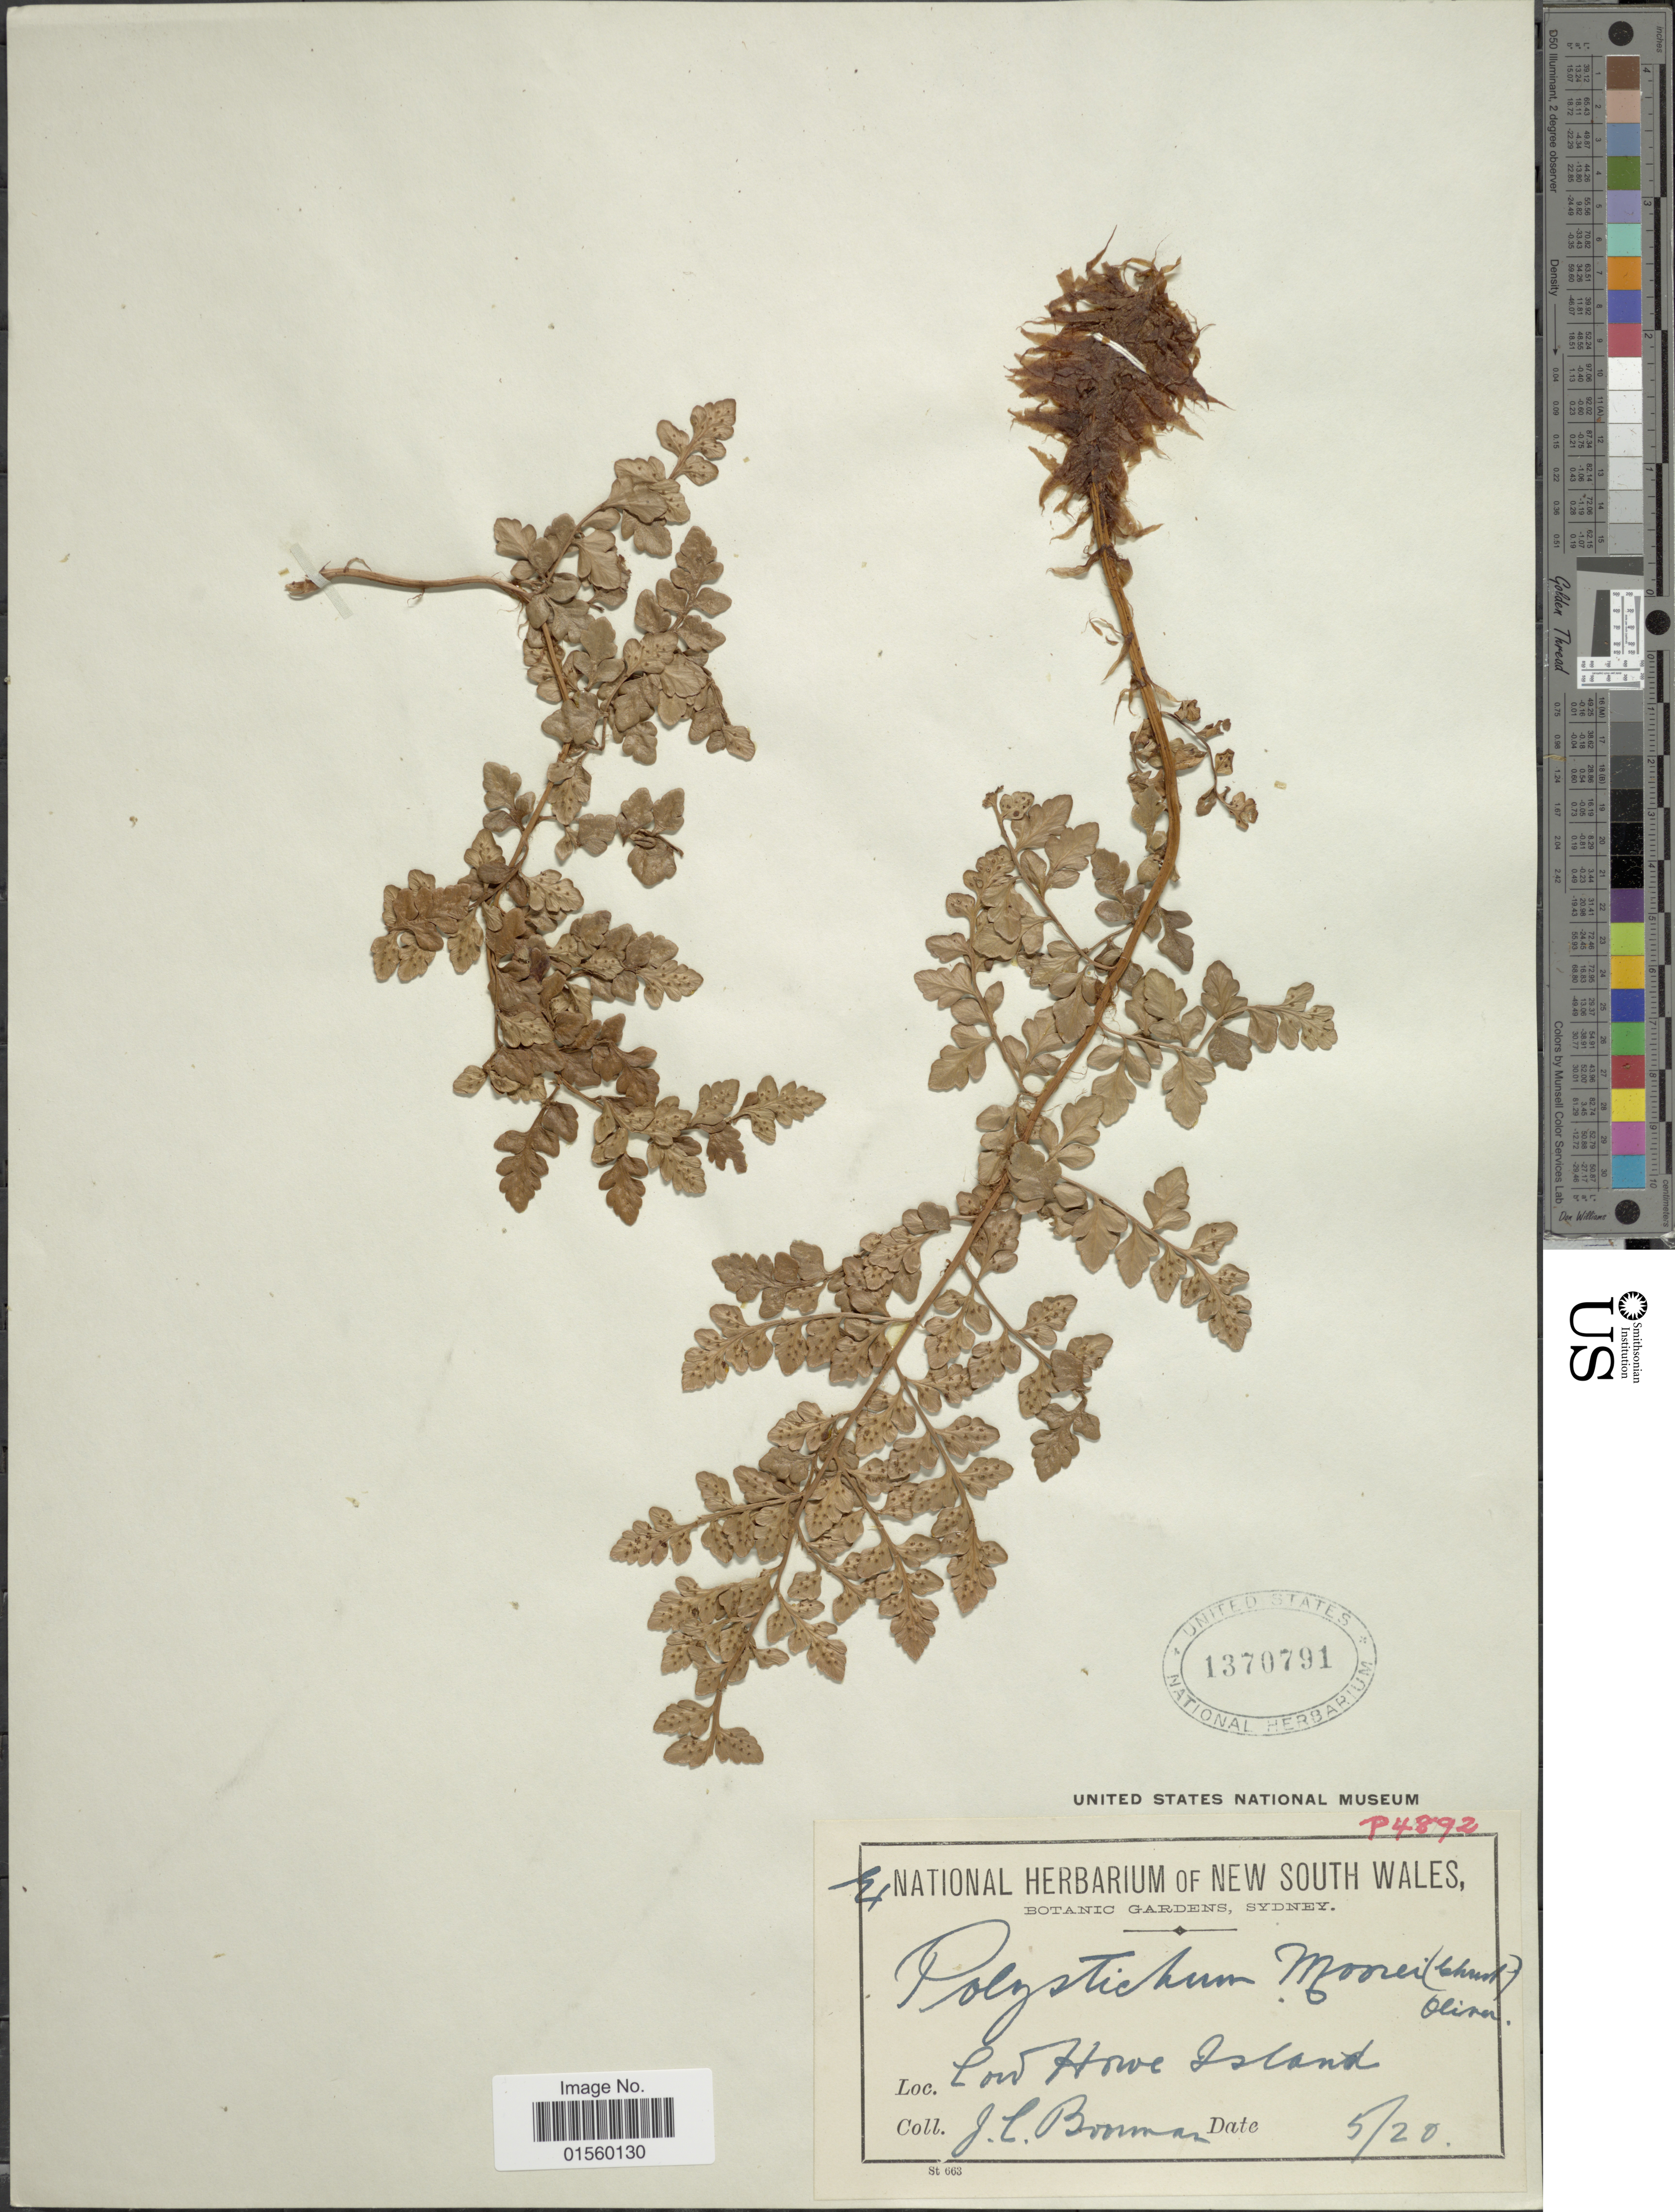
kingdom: Plantae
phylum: Tracheophyta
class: Polypodiopsida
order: Polypodiales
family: Dryopteridaceae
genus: Polystichum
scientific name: Polystichum moorei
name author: Christ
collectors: J. Boorman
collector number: P4892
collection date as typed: Transcribed d/m/y: /5/20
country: Australia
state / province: New South Wales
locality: Lord Howe Island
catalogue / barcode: US 1370791